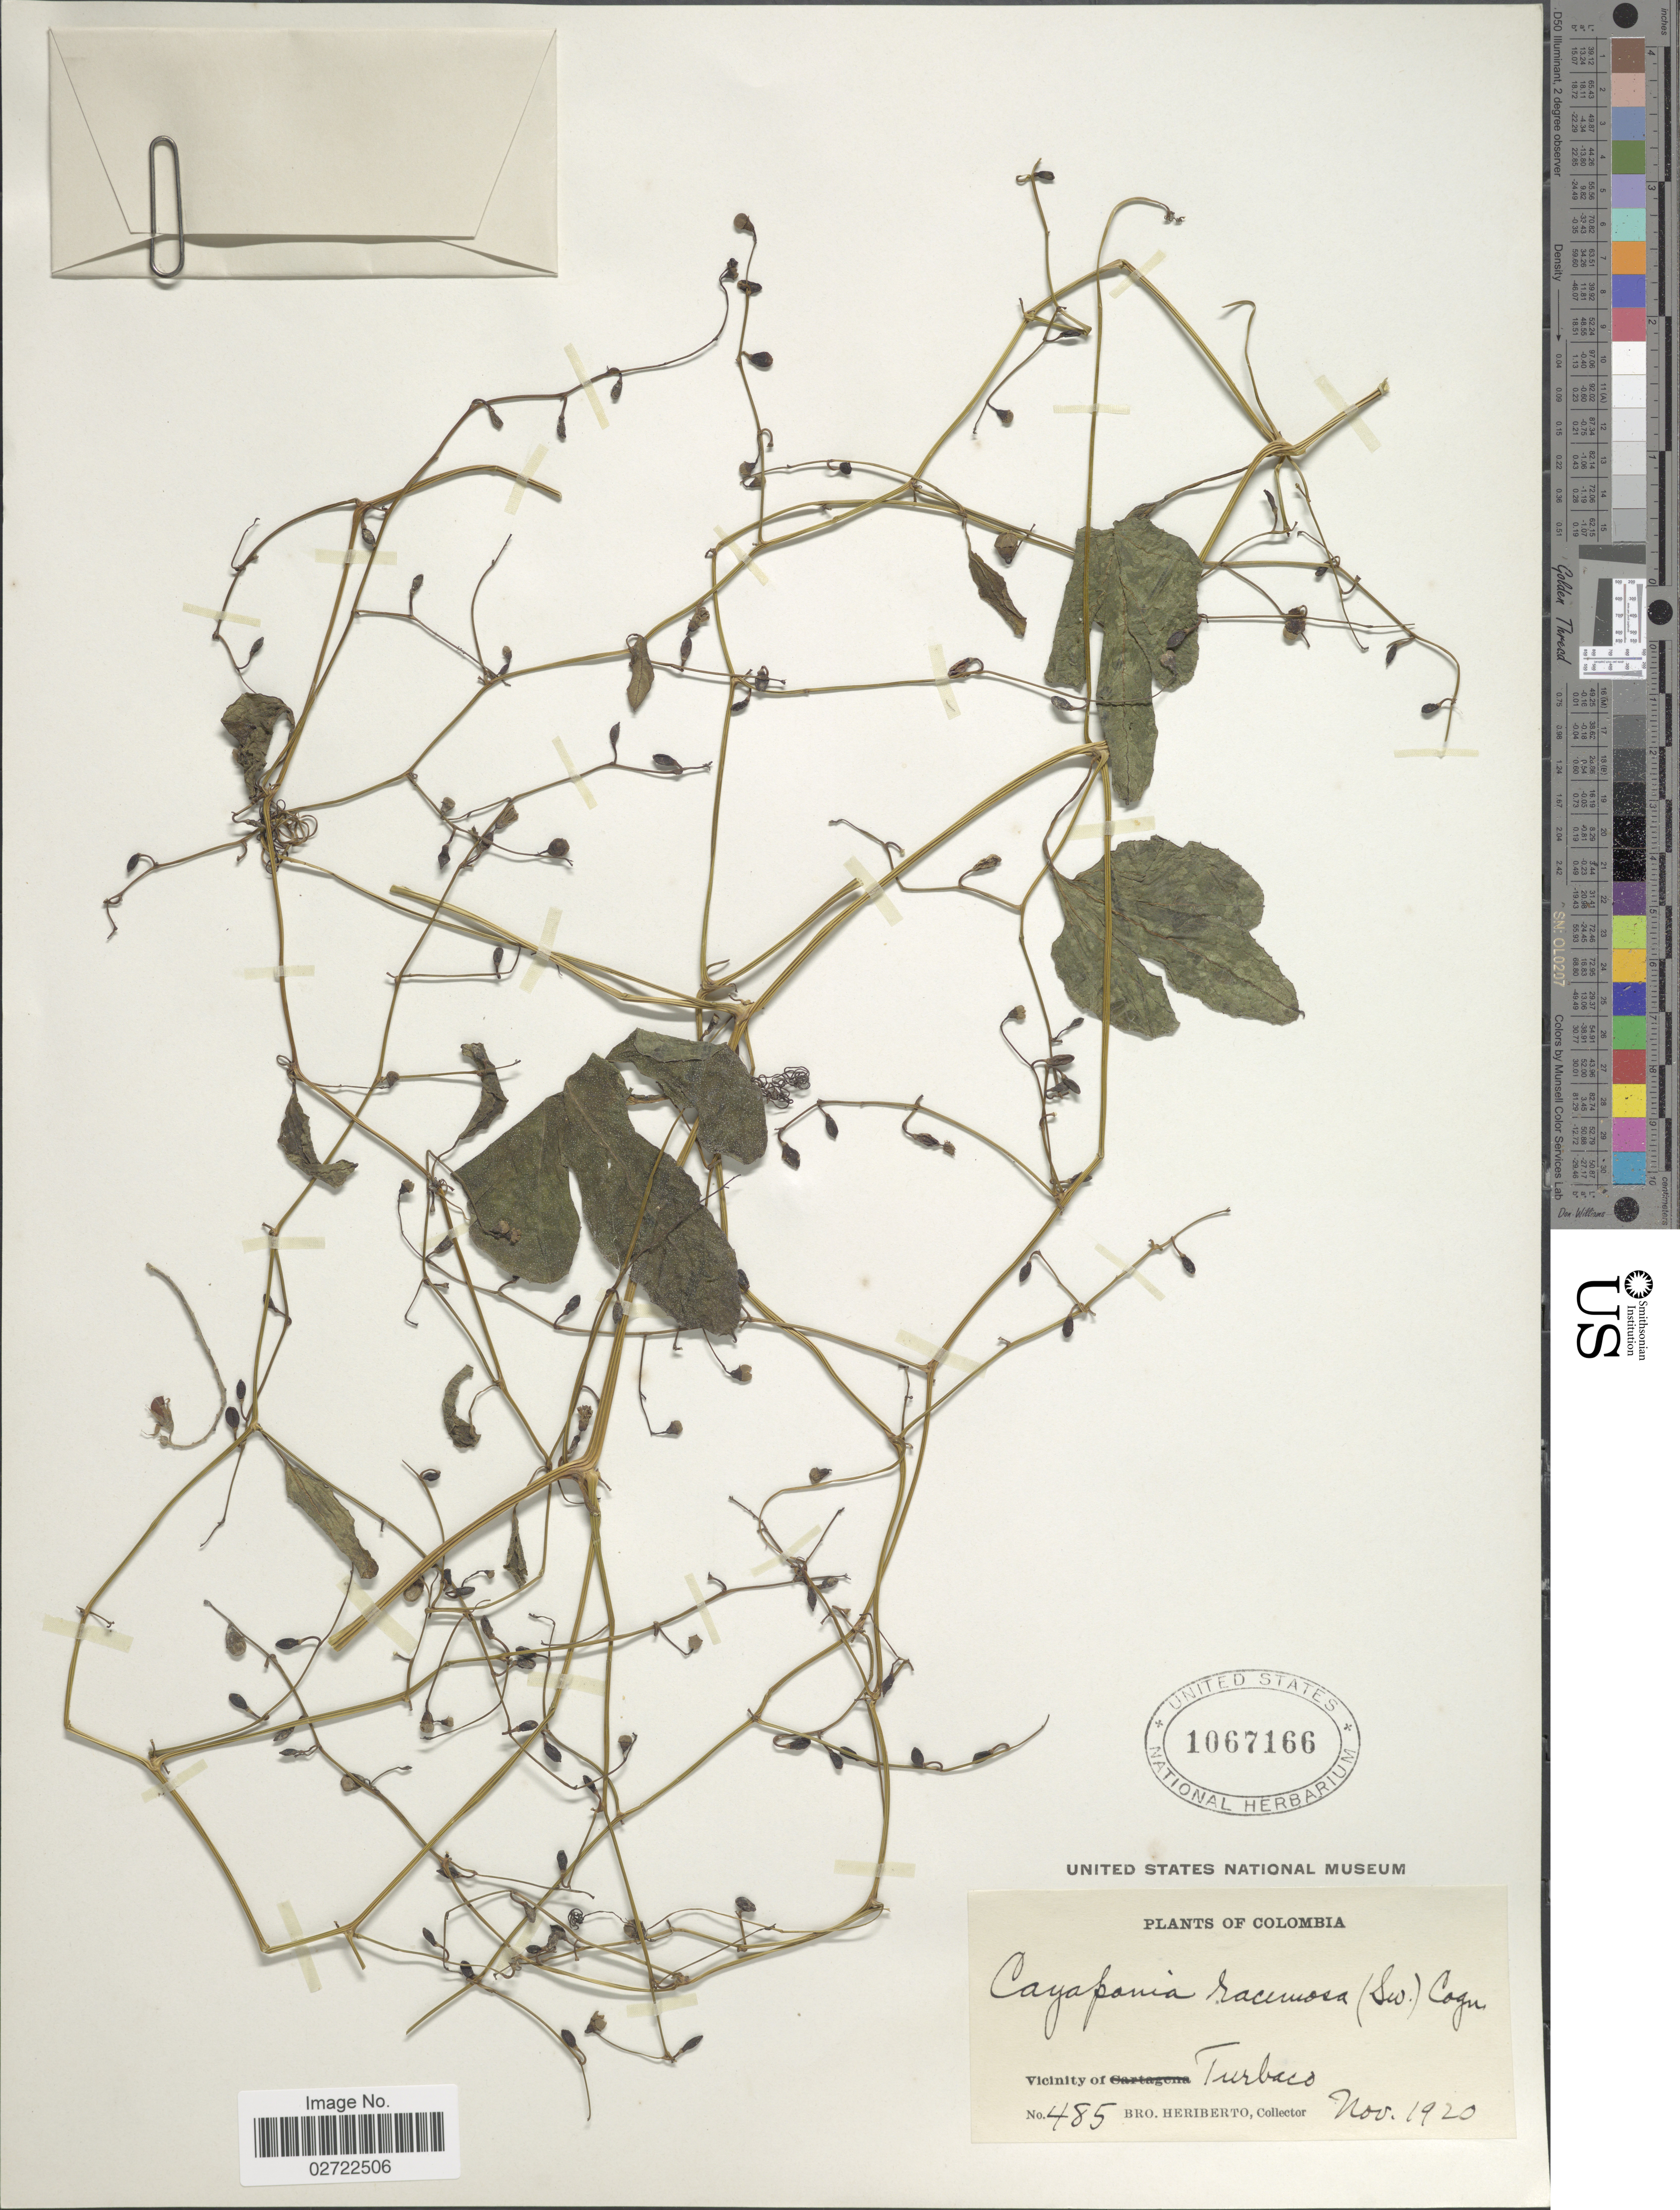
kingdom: Plantae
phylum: Tracheophyta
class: Magnoliopsida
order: Cucurbitales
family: Cucurbitaceae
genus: Cayaponia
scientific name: Cayaponia racemosa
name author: (Mill.) Cogn.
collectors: B. Heriberto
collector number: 485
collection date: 1920-11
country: Colombia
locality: Vicinity Turbaco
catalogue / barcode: US 1067166